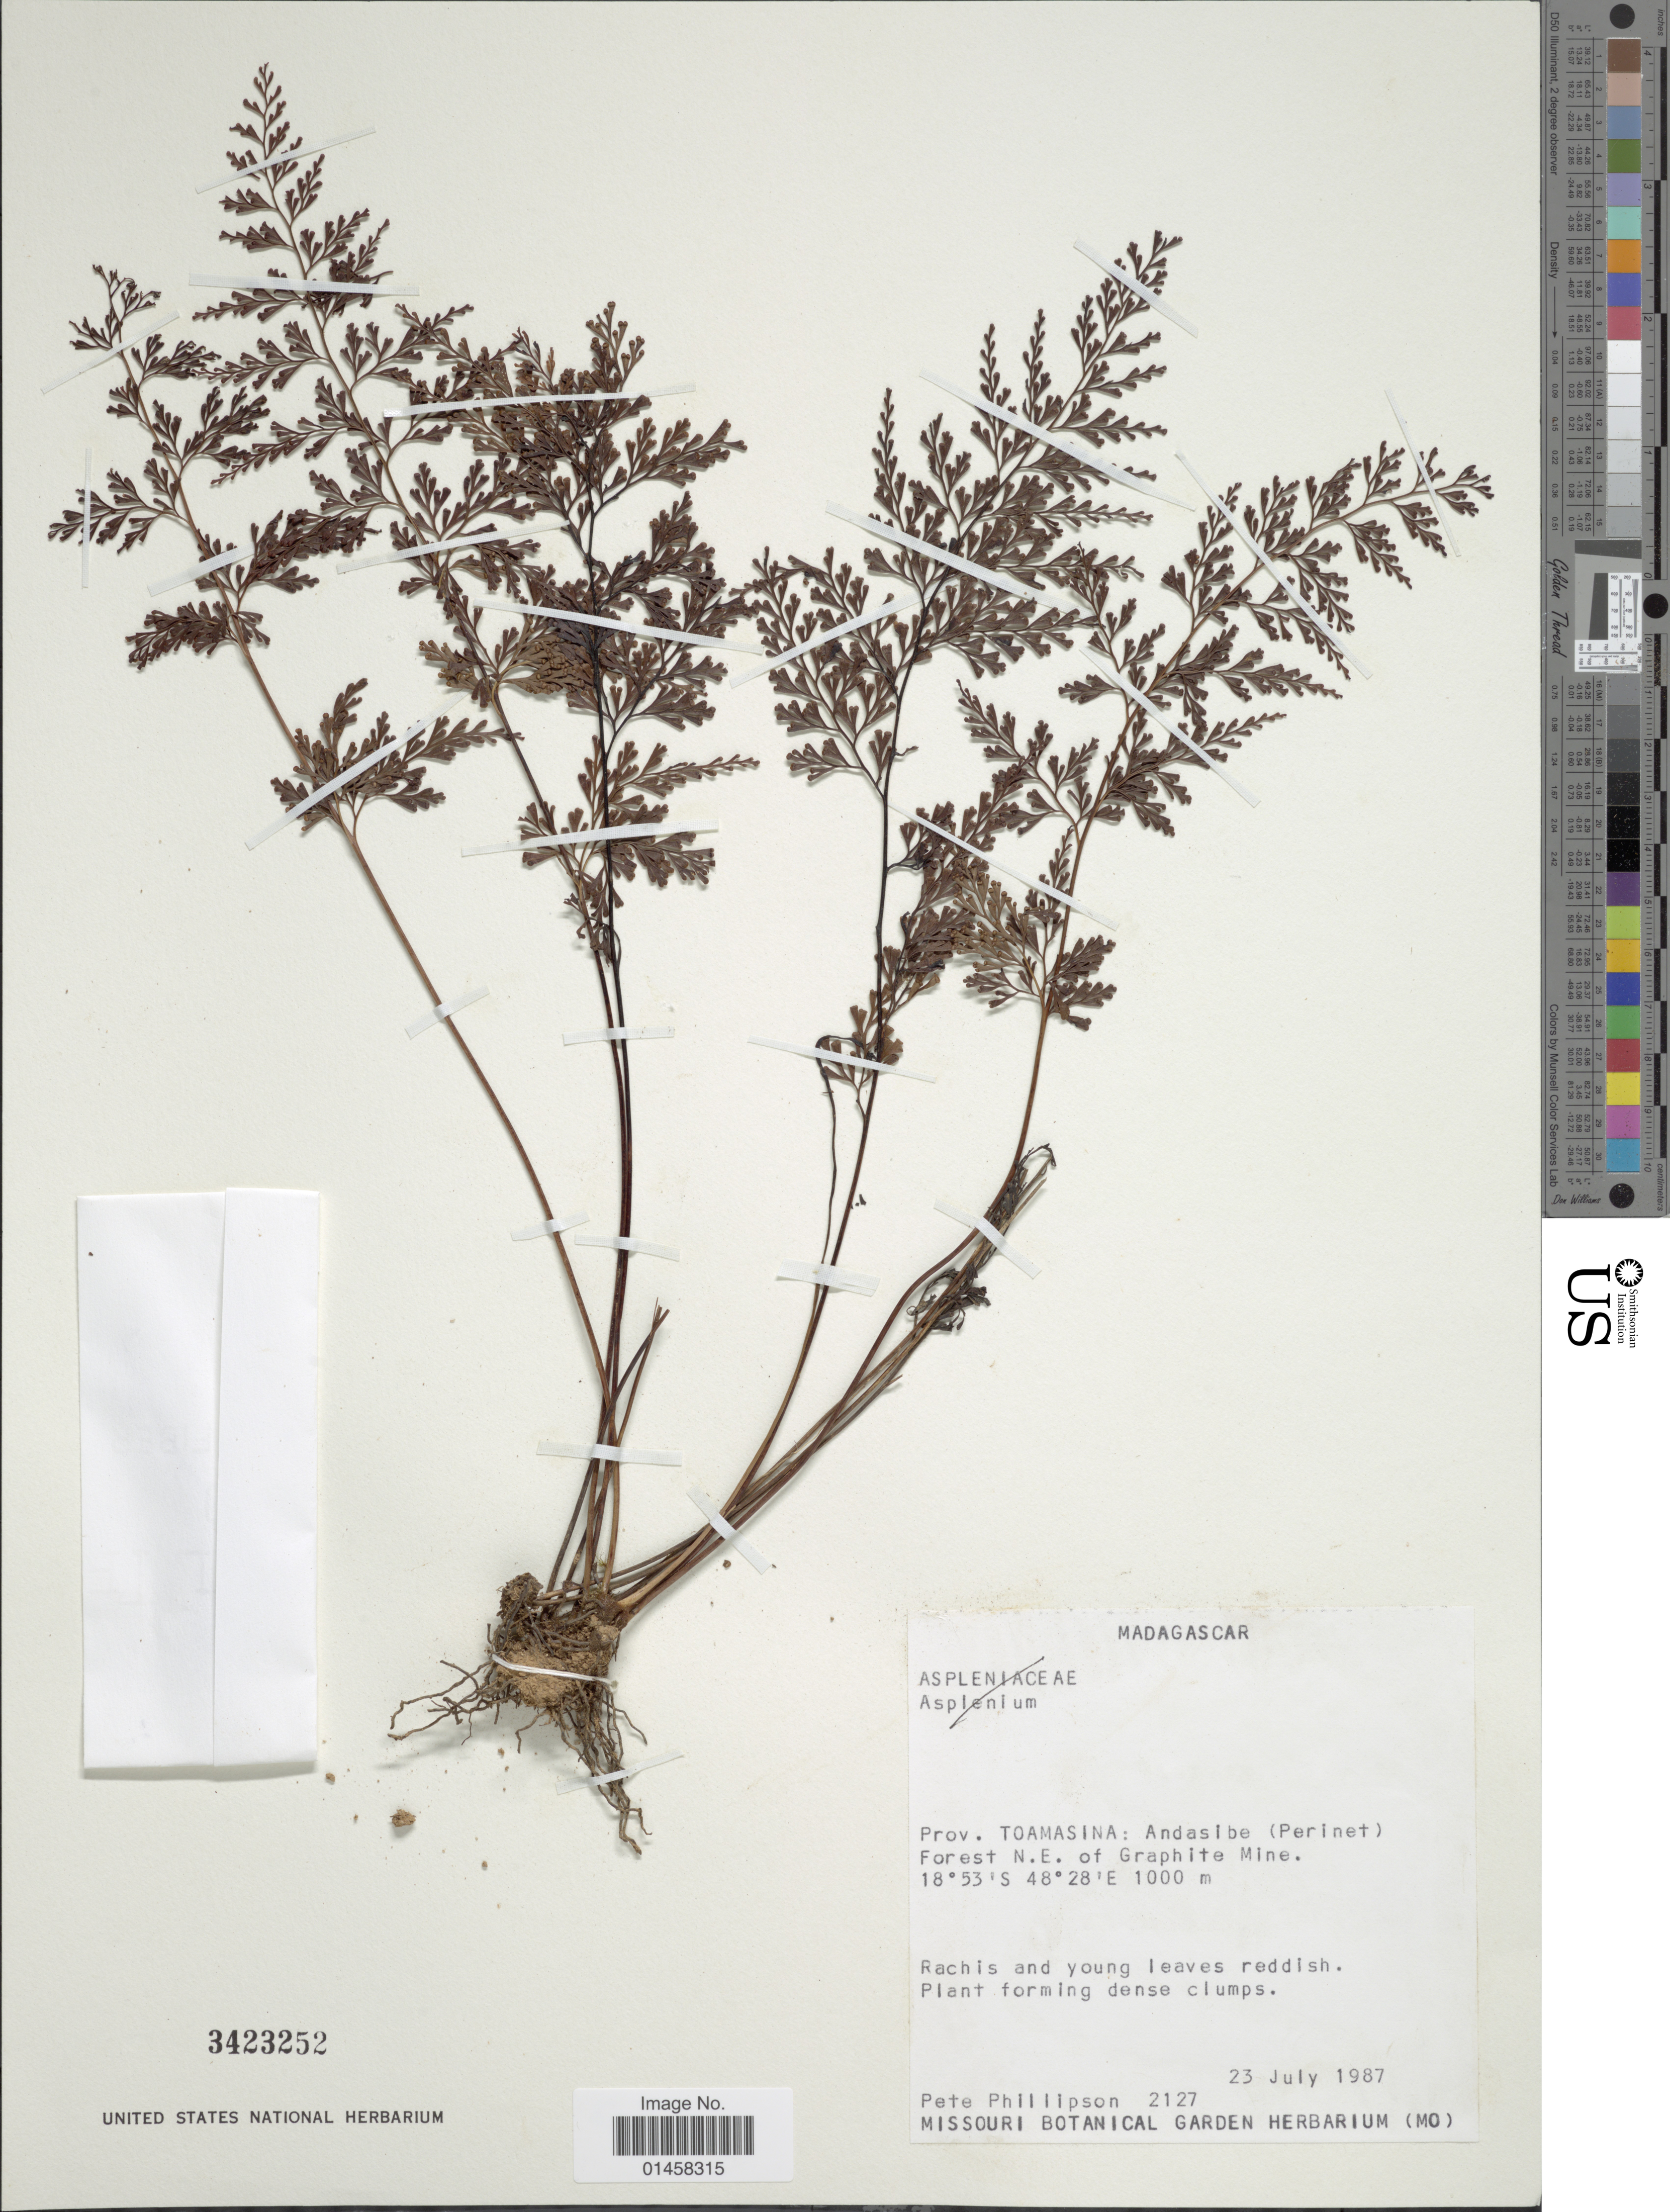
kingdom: Plantae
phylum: Tracheophyta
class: Polypodiopsida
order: Polypodiales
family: Lindsaeaceae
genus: Sphenomeris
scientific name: Sphenomeris sp.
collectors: P. B. Phillipson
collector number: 2127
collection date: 1987-07-23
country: Madagascar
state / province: Alaotra Mangoro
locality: Andasibe (Perinet) Forest N.E. of graphite Mine.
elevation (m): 1000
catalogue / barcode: US 3423252